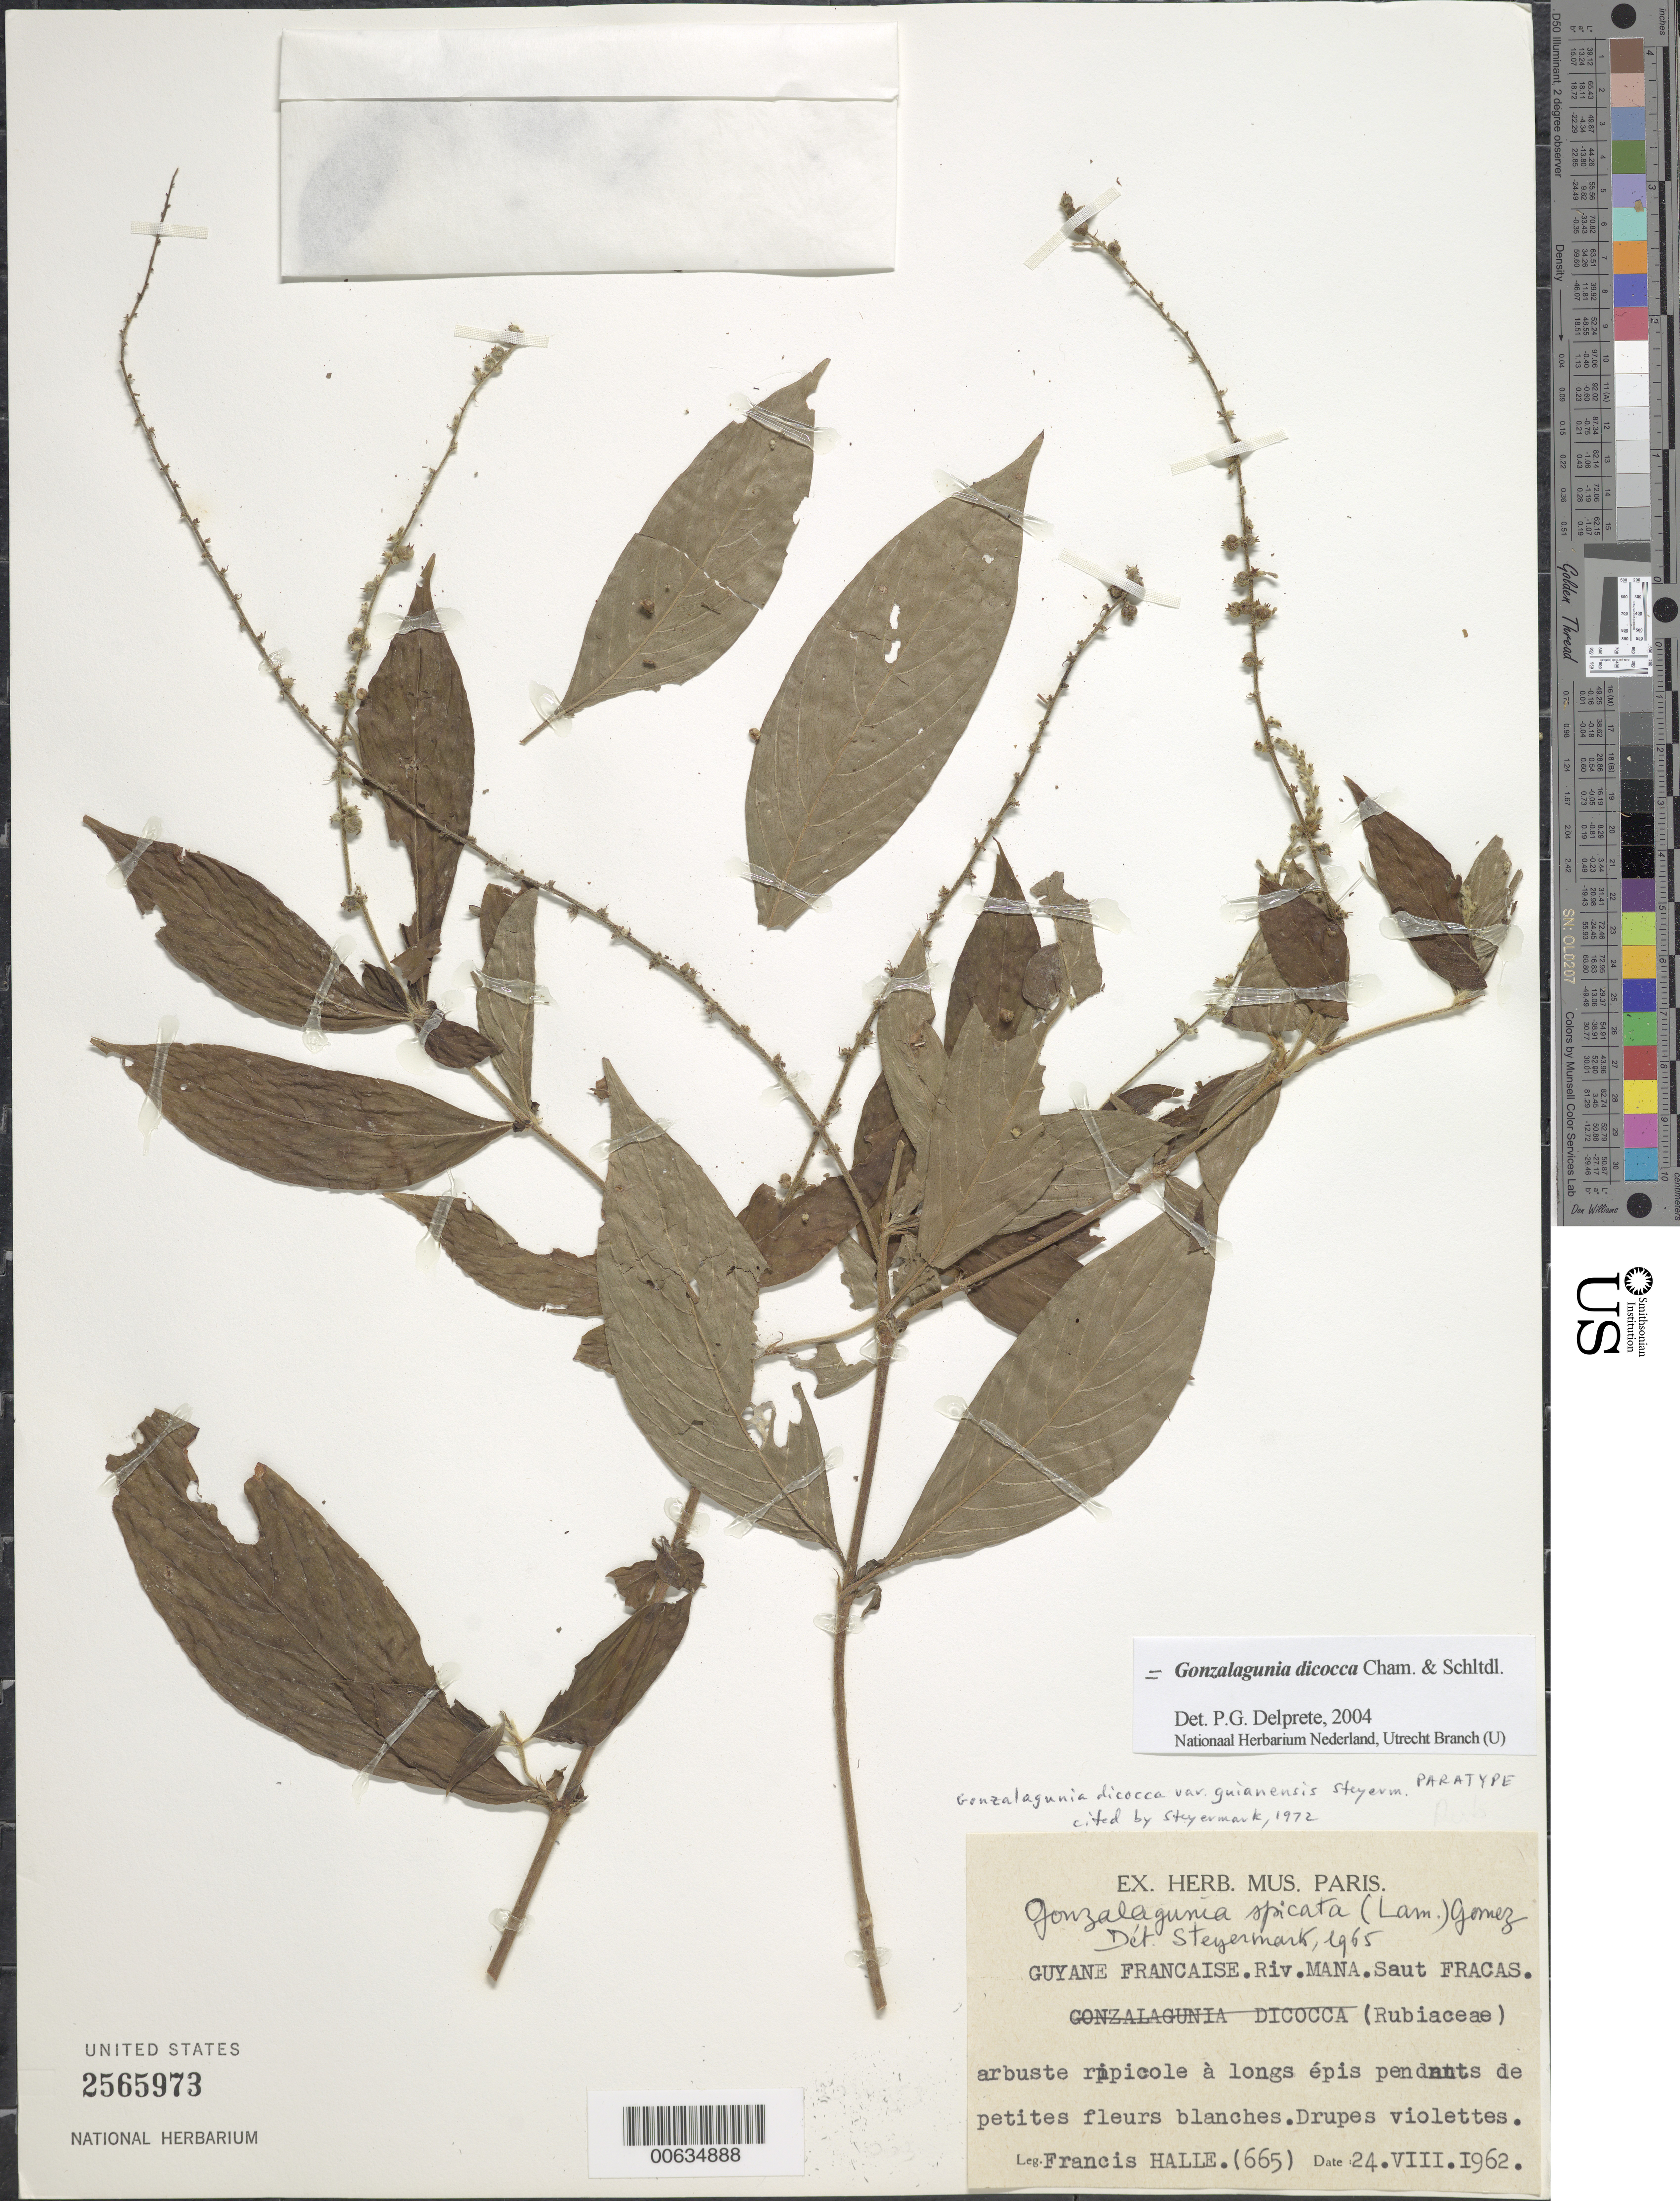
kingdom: Plantae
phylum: Tracheophyta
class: Magnoliopsida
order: Gentianales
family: Rubiaceae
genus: Gonzalagunia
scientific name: Gonzalagunia dicocca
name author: Cham. & Schltdl.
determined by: Delprete, P. G., Herb. de Guyane Cay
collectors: F. Hallé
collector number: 665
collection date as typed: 24-Aug-62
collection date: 1962-08-24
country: French Guiana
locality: Rivière Mana, Saut Fracas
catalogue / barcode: US 2565973